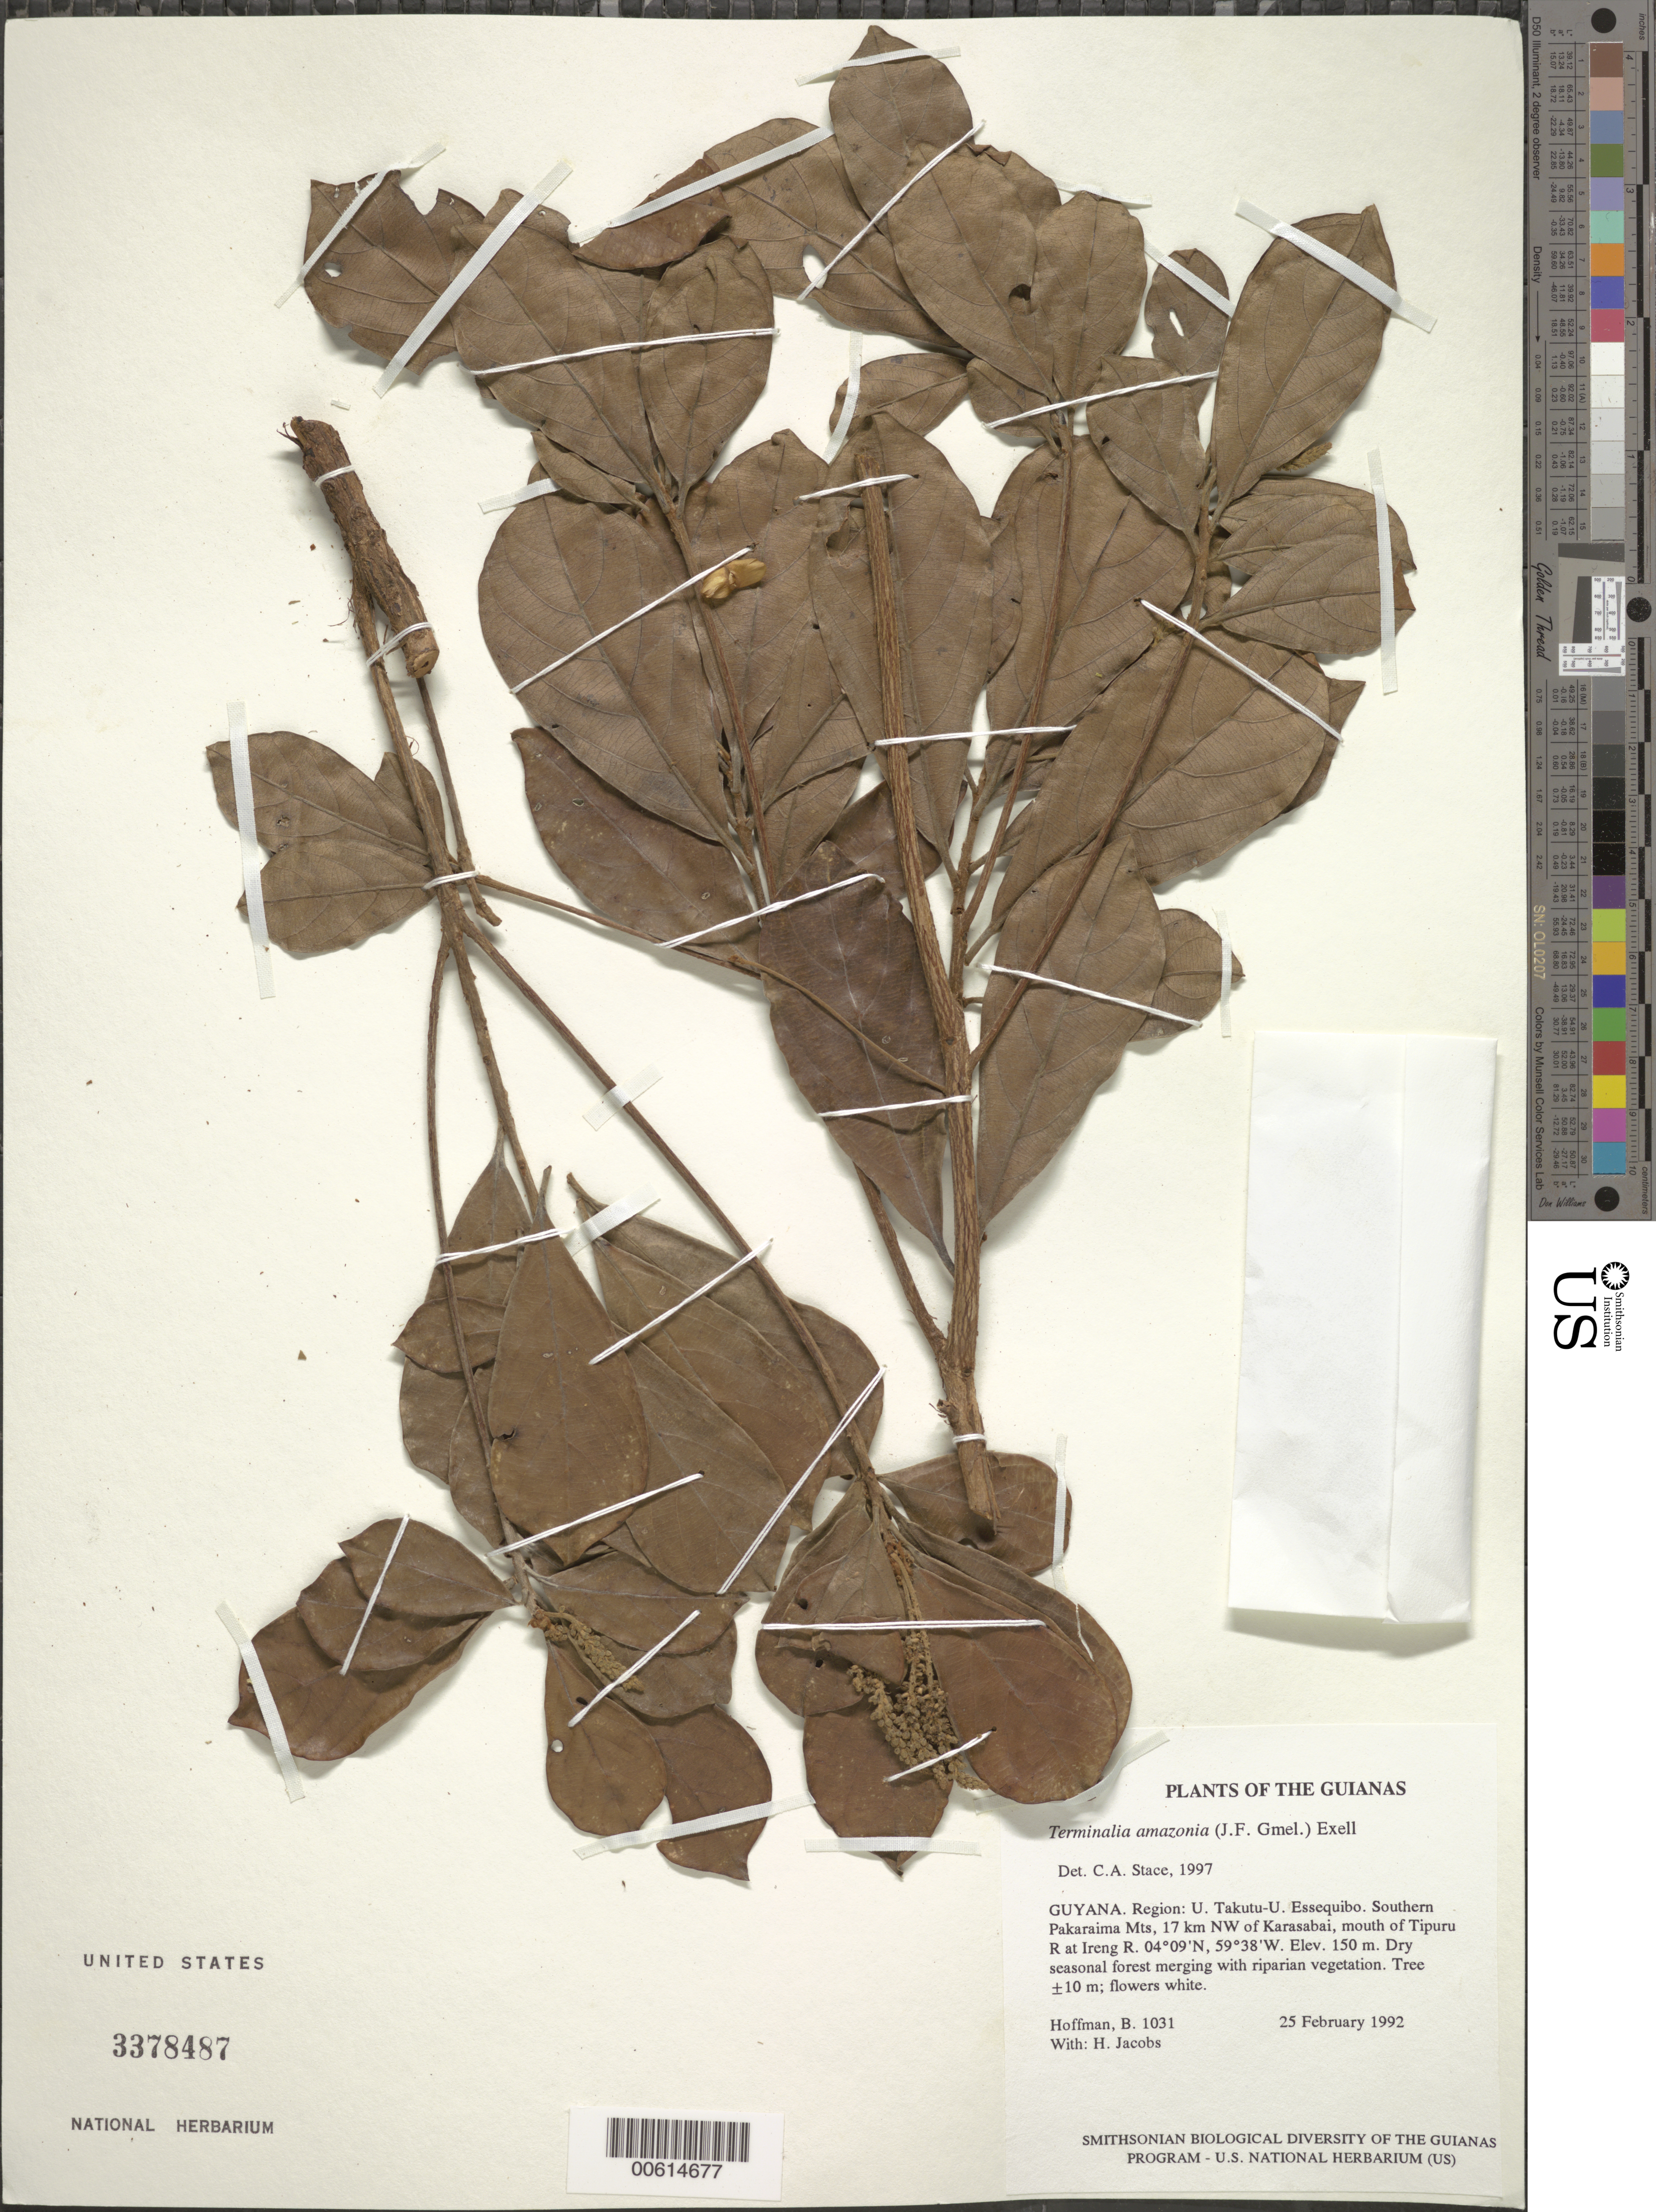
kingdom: Plantae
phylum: Tracheophyta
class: Magnoliopsida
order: Myrtales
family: Combretaceae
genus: Terminalia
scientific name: Terminalia amazonia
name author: (J.F. Gmel.) Exell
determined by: Stace, C. A.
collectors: B. Hoffman & H. Jacobs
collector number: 1031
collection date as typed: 25 February 1992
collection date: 1992-02-25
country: Guyana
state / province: U. Takutu-U. Essequibo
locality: Southern Pakaraima Mts, 17 km NW of Karasabai, mouth of Tipuru River at Ireng River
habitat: Dry seasonal forest merging with riparian vegetation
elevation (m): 150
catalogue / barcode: US 3378487